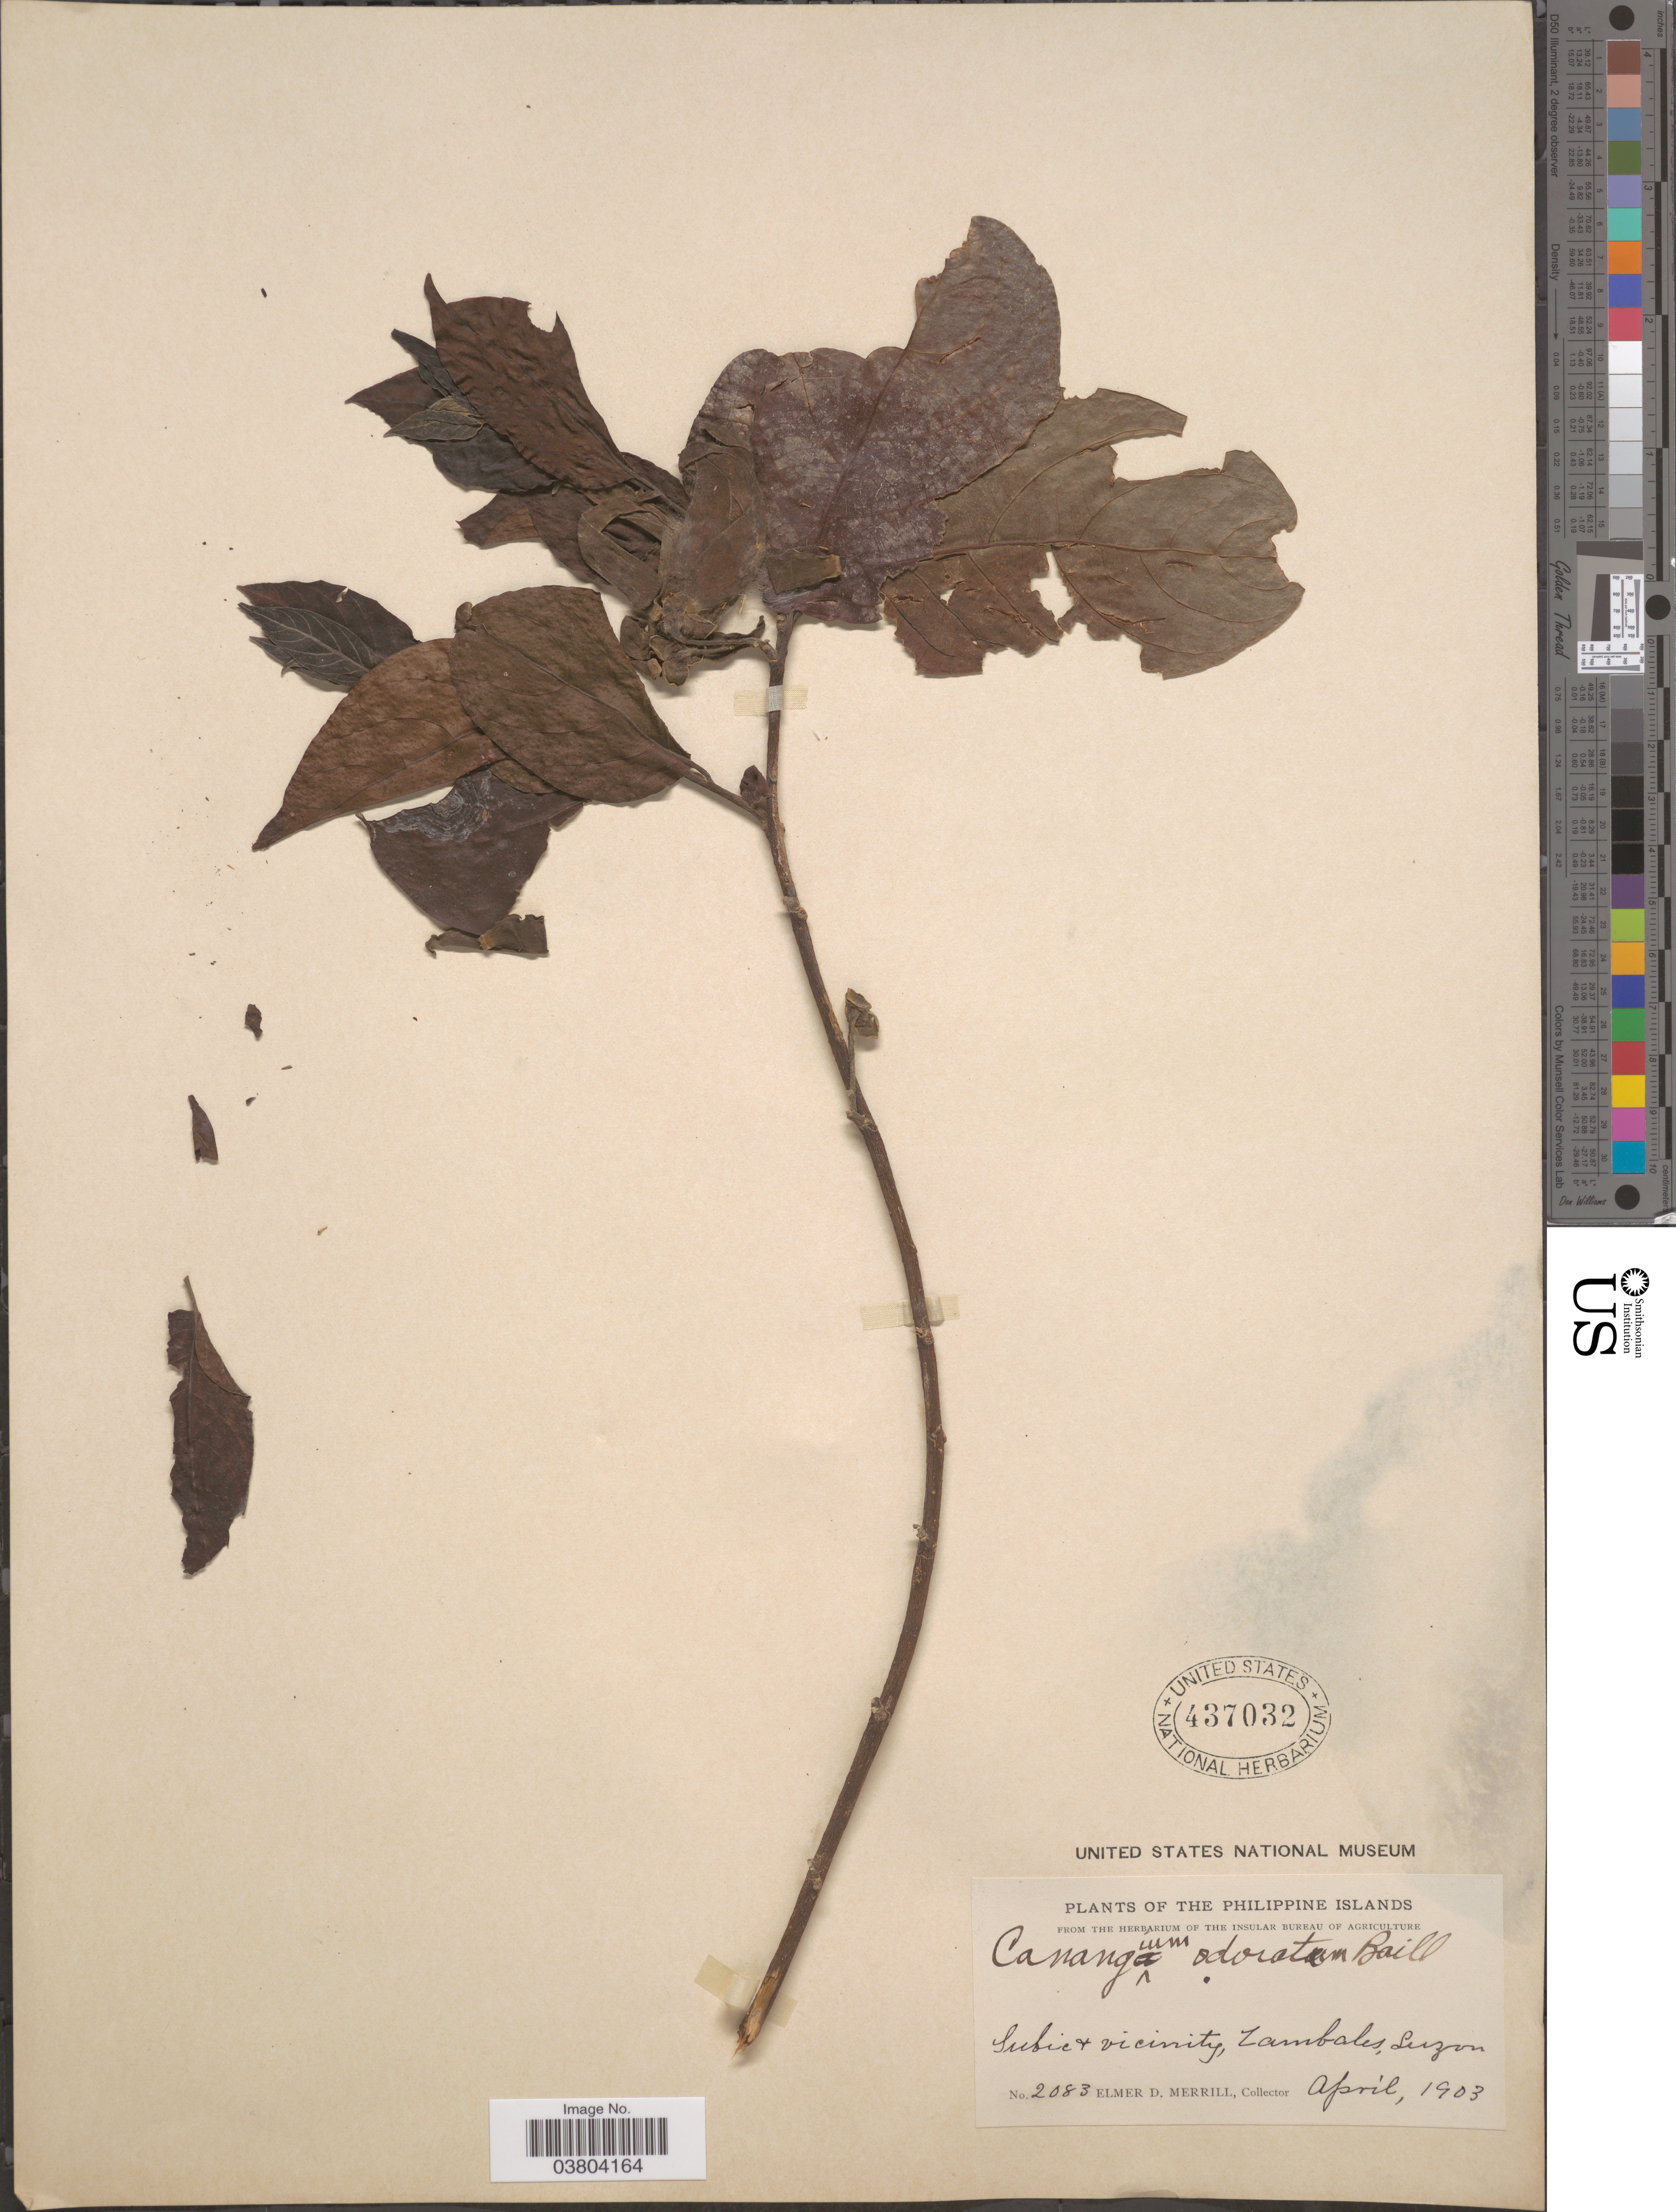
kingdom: Plantae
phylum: Tracheophyta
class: Magnoliopsida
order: Magnoliales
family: Annonaceae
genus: Cananga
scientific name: Cananga odorata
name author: (Lam.) Hook. f. & Thomson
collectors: E. D. Merrill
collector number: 2083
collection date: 1903-04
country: Philippines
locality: The Philippine Islands. Subic + vicinity, Zambales, Luzon.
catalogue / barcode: US 437032